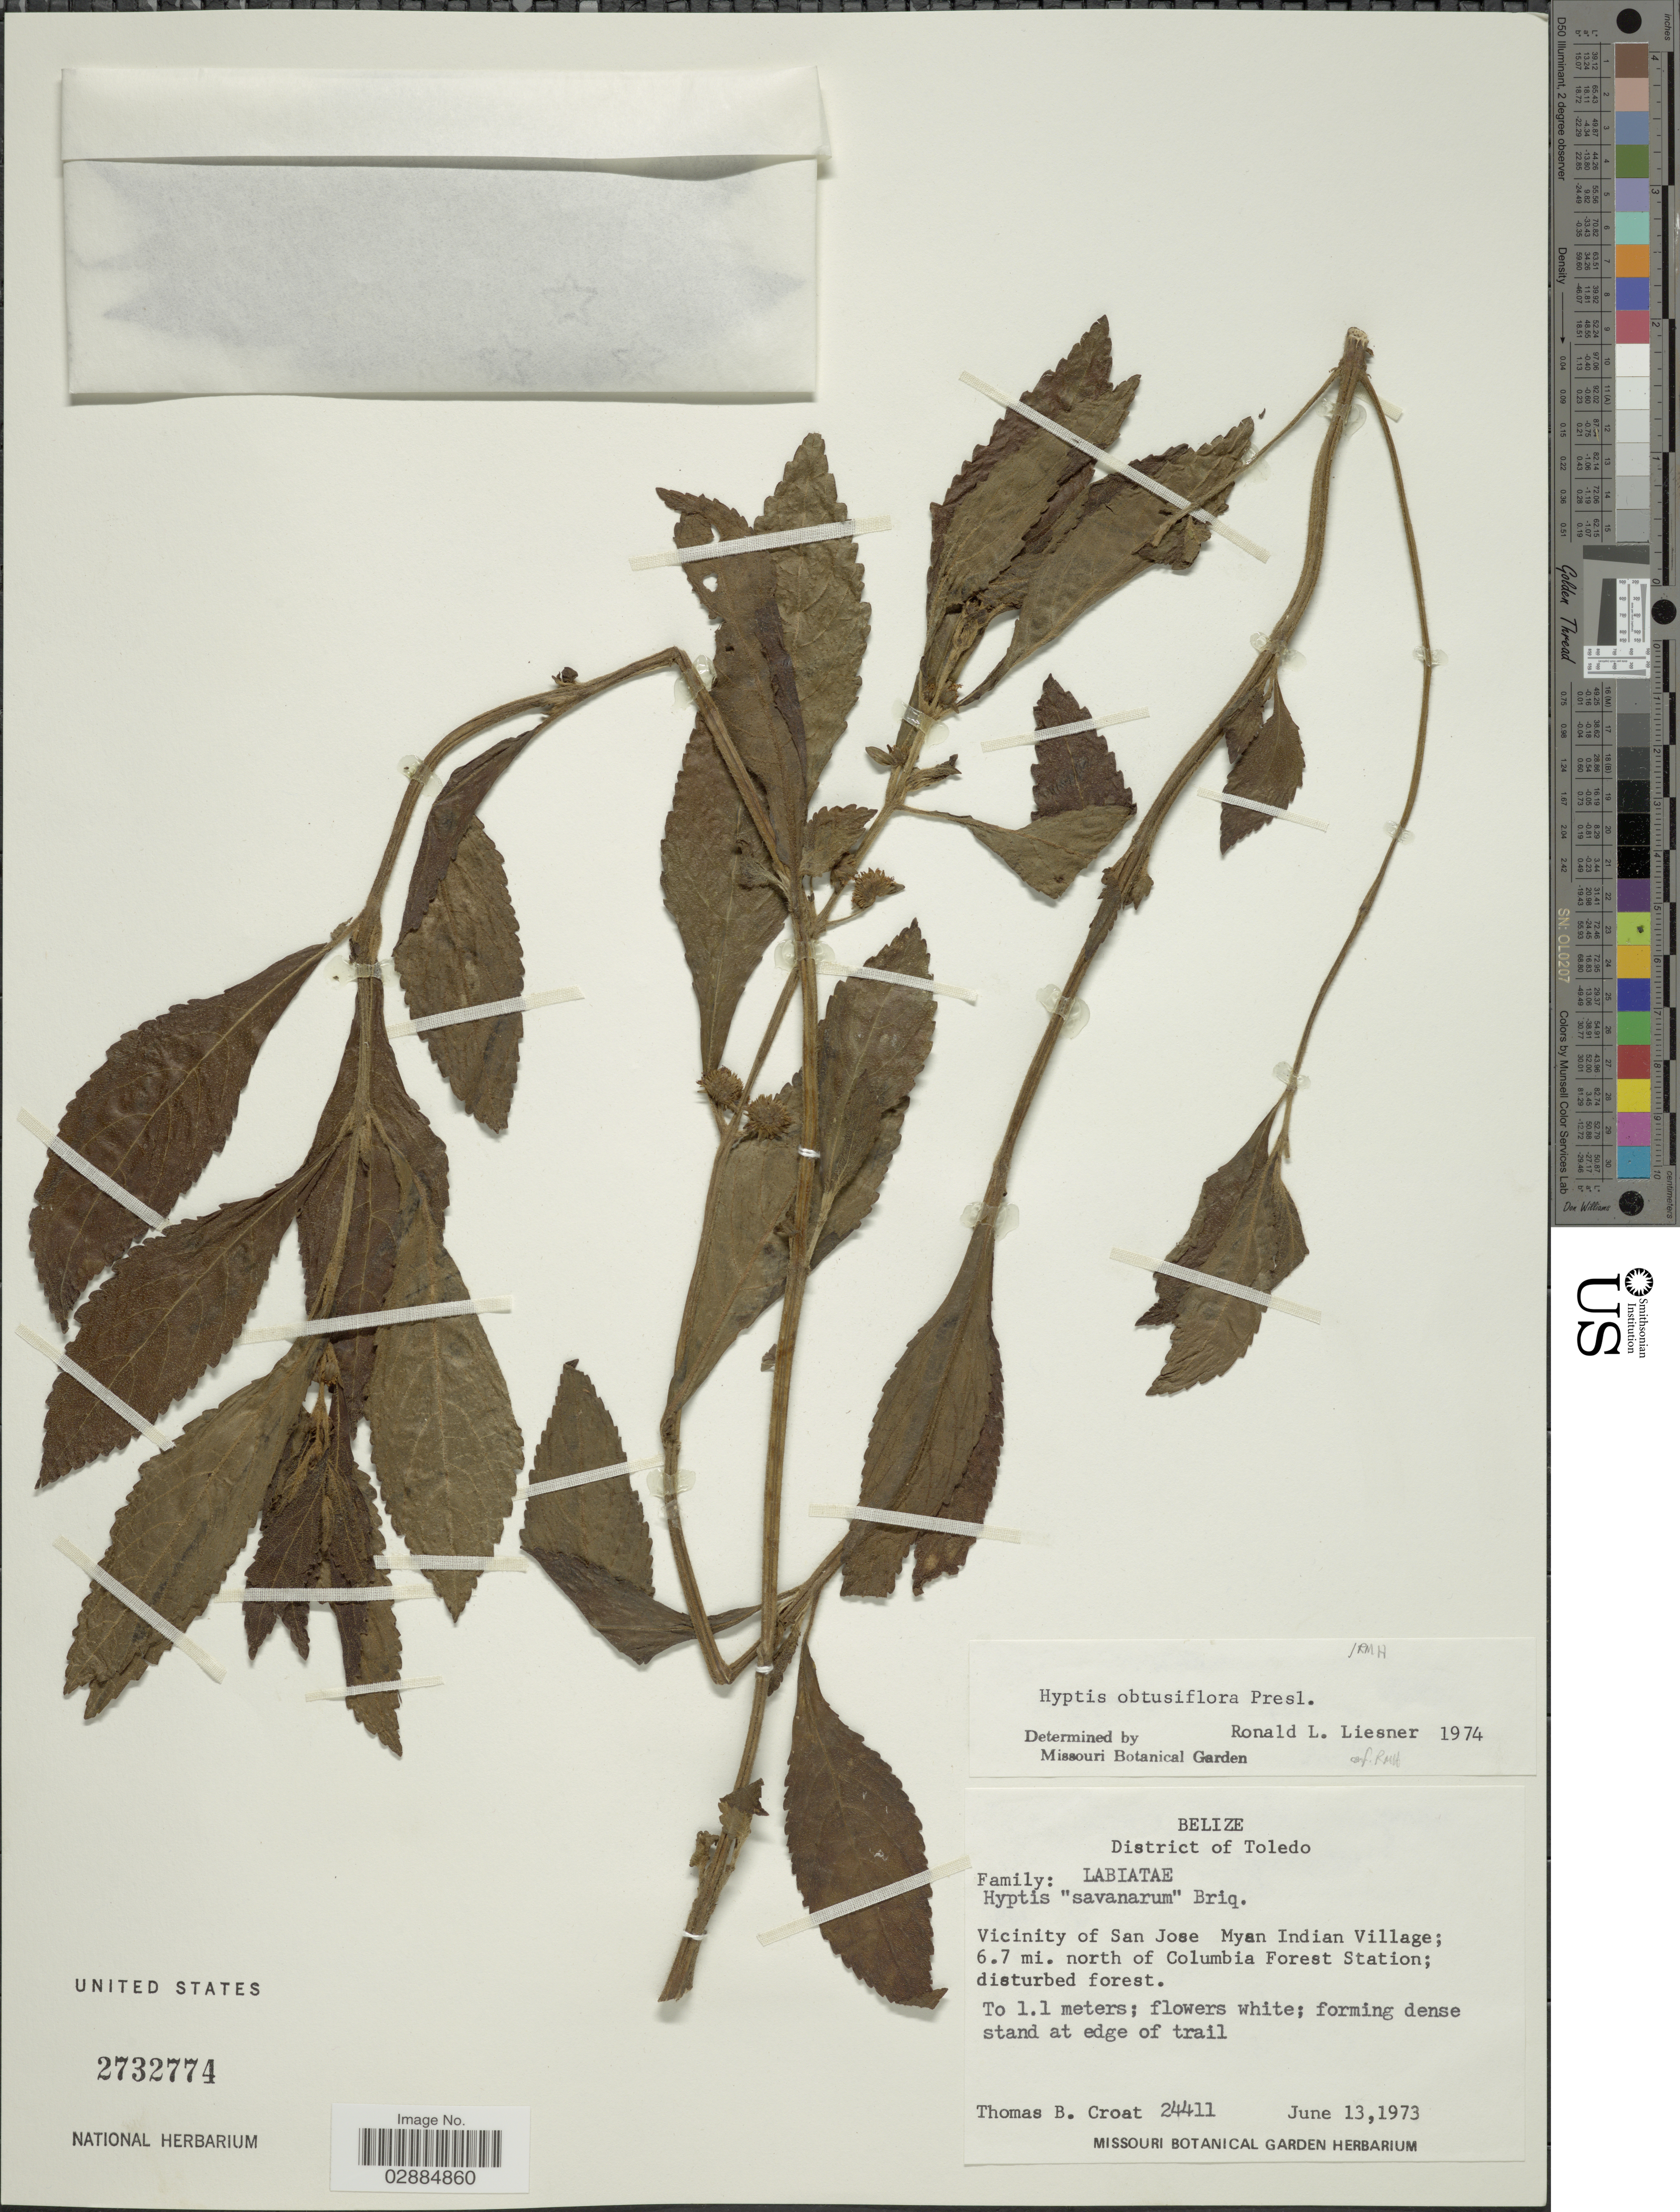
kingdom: Plantae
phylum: Tracheophyta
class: Magnoliopsida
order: Lamiales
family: Lamiaceae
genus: Hyptis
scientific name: Hyptis obtusiflora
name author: C. Presl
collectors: T. B. Croat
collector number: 24411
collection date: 1973-06-13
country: Belize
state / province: Toledo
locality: Vicinity of San Jose, Myan Indian Village; 6.7 mi. north of Columbia Forest Station, District of Toledo.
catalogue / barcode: US 2732774